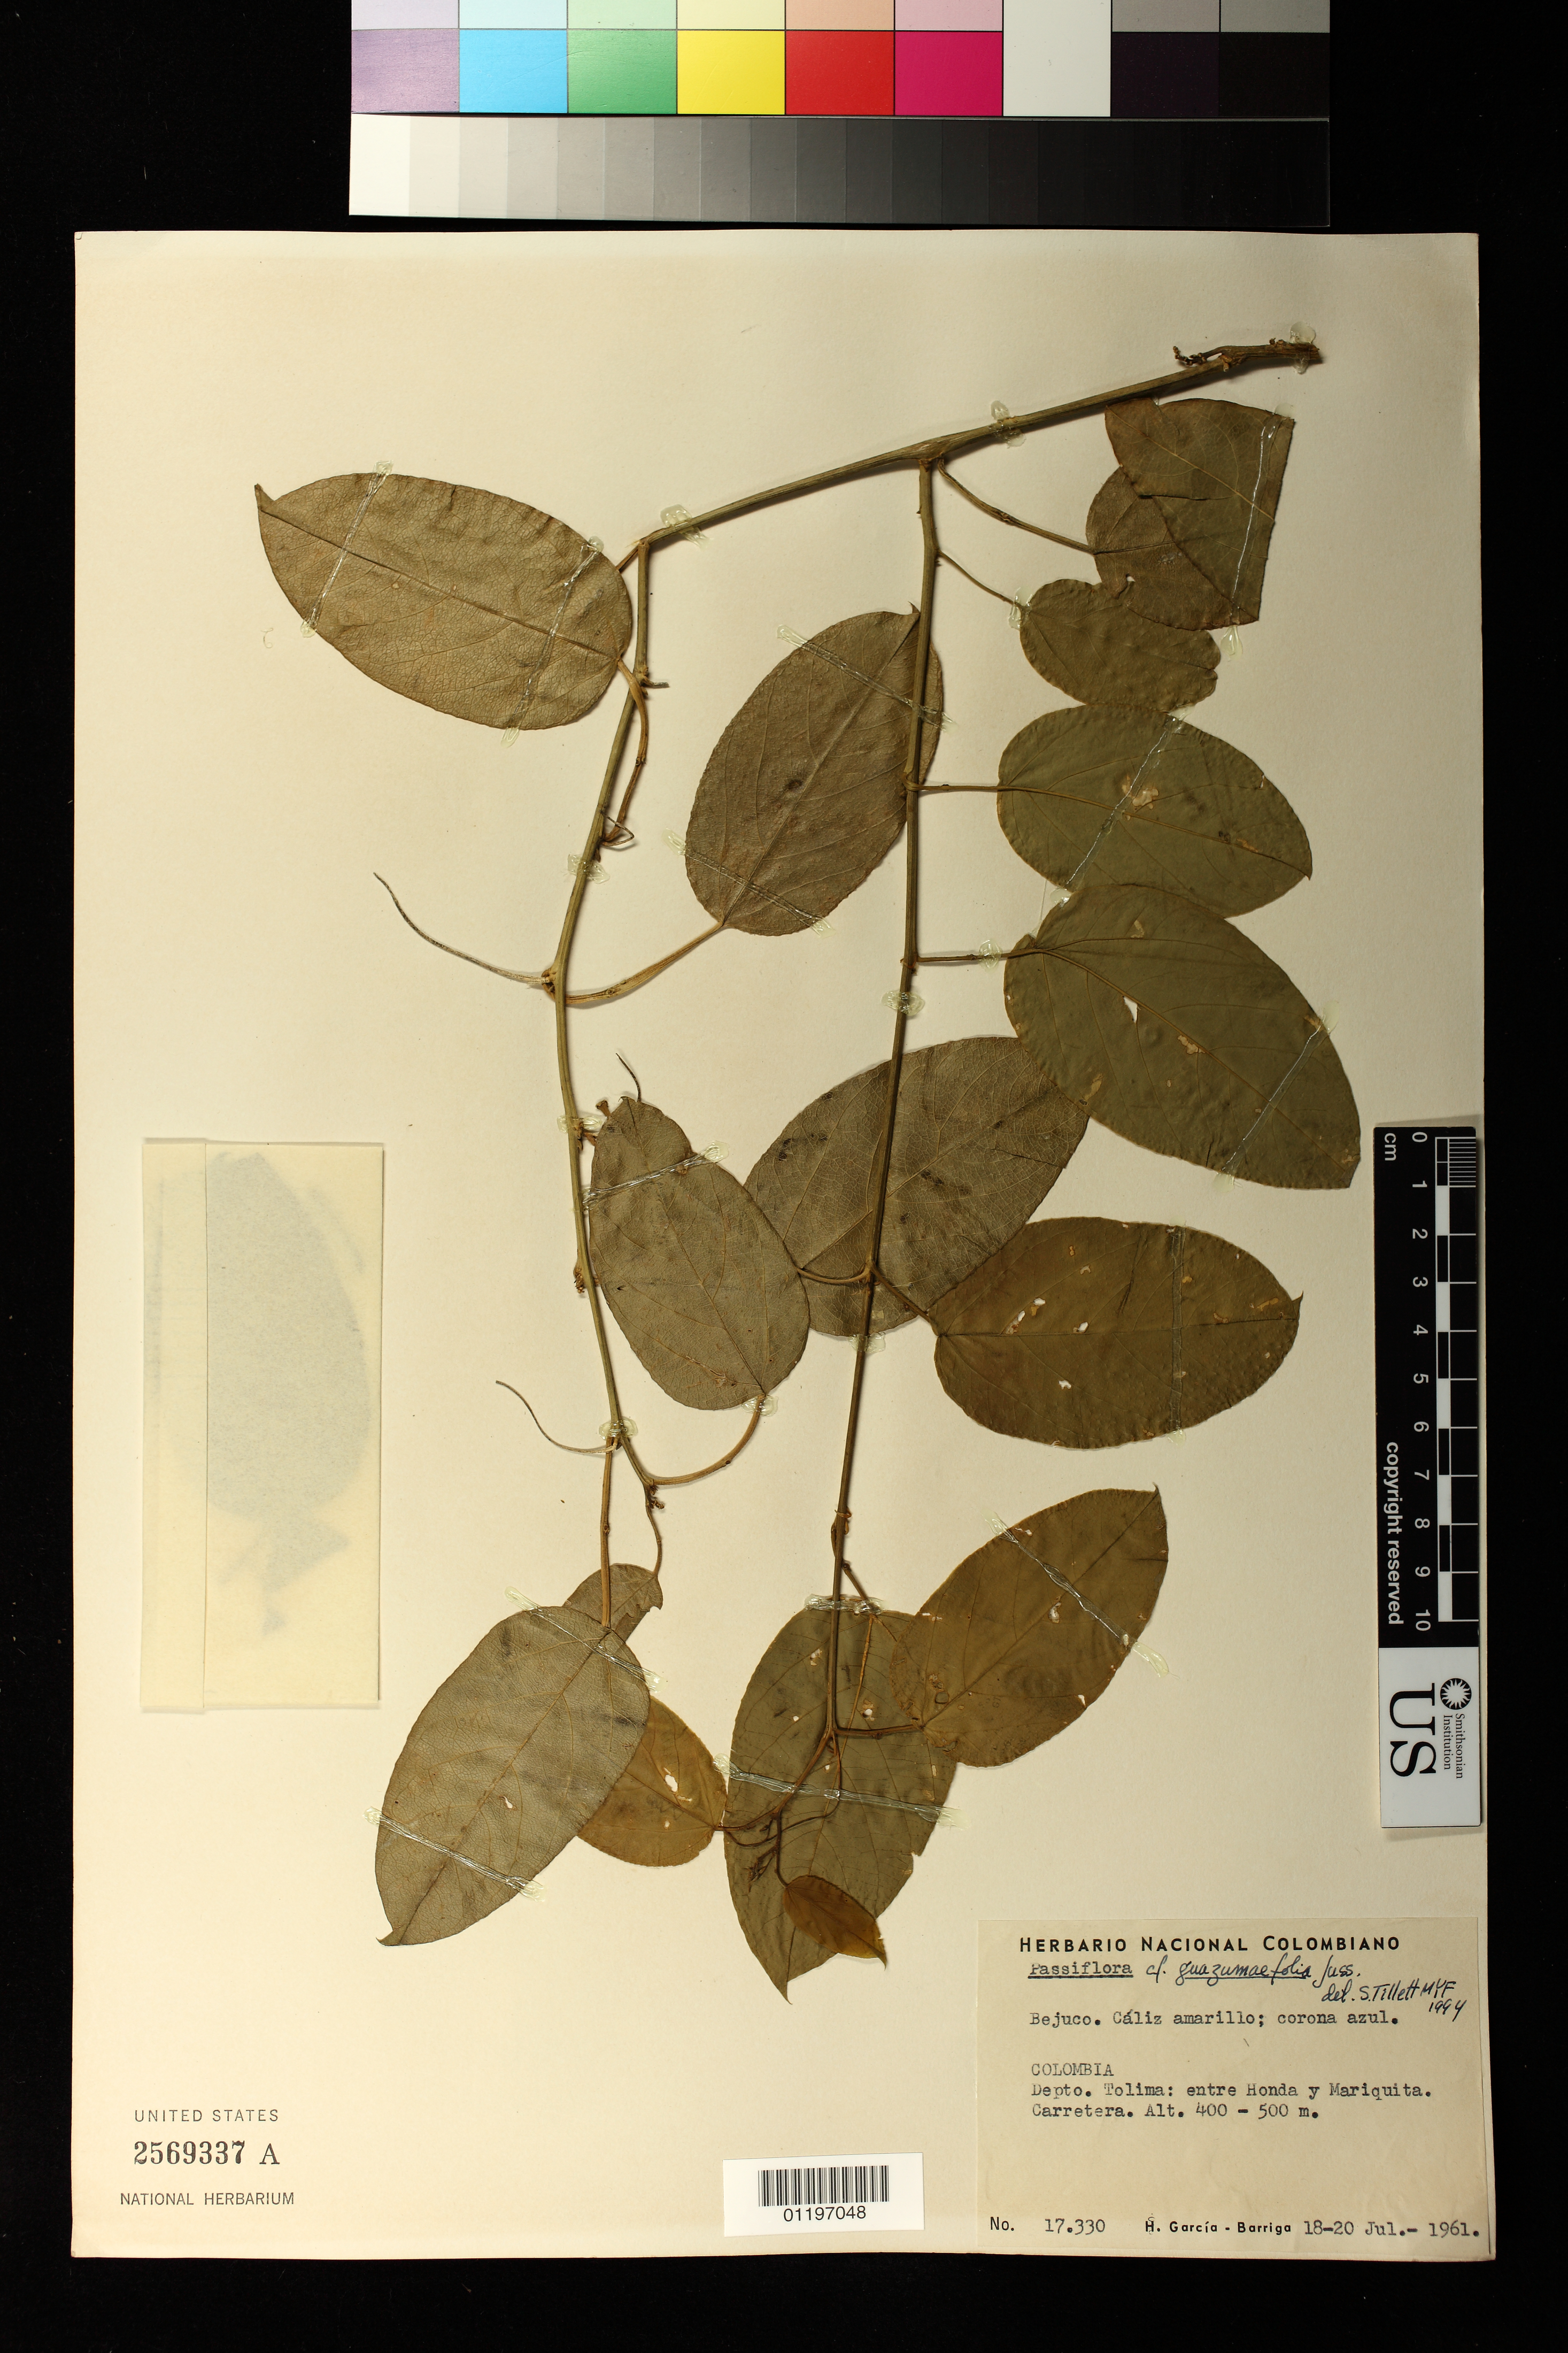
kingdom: Plantae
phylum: Tracheophyta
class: Magnoliopsida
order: Malpighiales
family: Passifloraceae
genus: Passiflora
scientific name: Passiflora guazumifolia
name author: Juss.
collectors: H. García Barriga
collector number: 17330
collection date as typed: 18 Jul 1961 to 20 Jul 1961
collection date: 1961-07-18/1961-07-20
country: Colombia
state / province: Tolima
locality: Depto. Tolima: entre Honda y Mariquita. Carretera.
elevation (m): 400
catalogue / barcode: US 2569337A